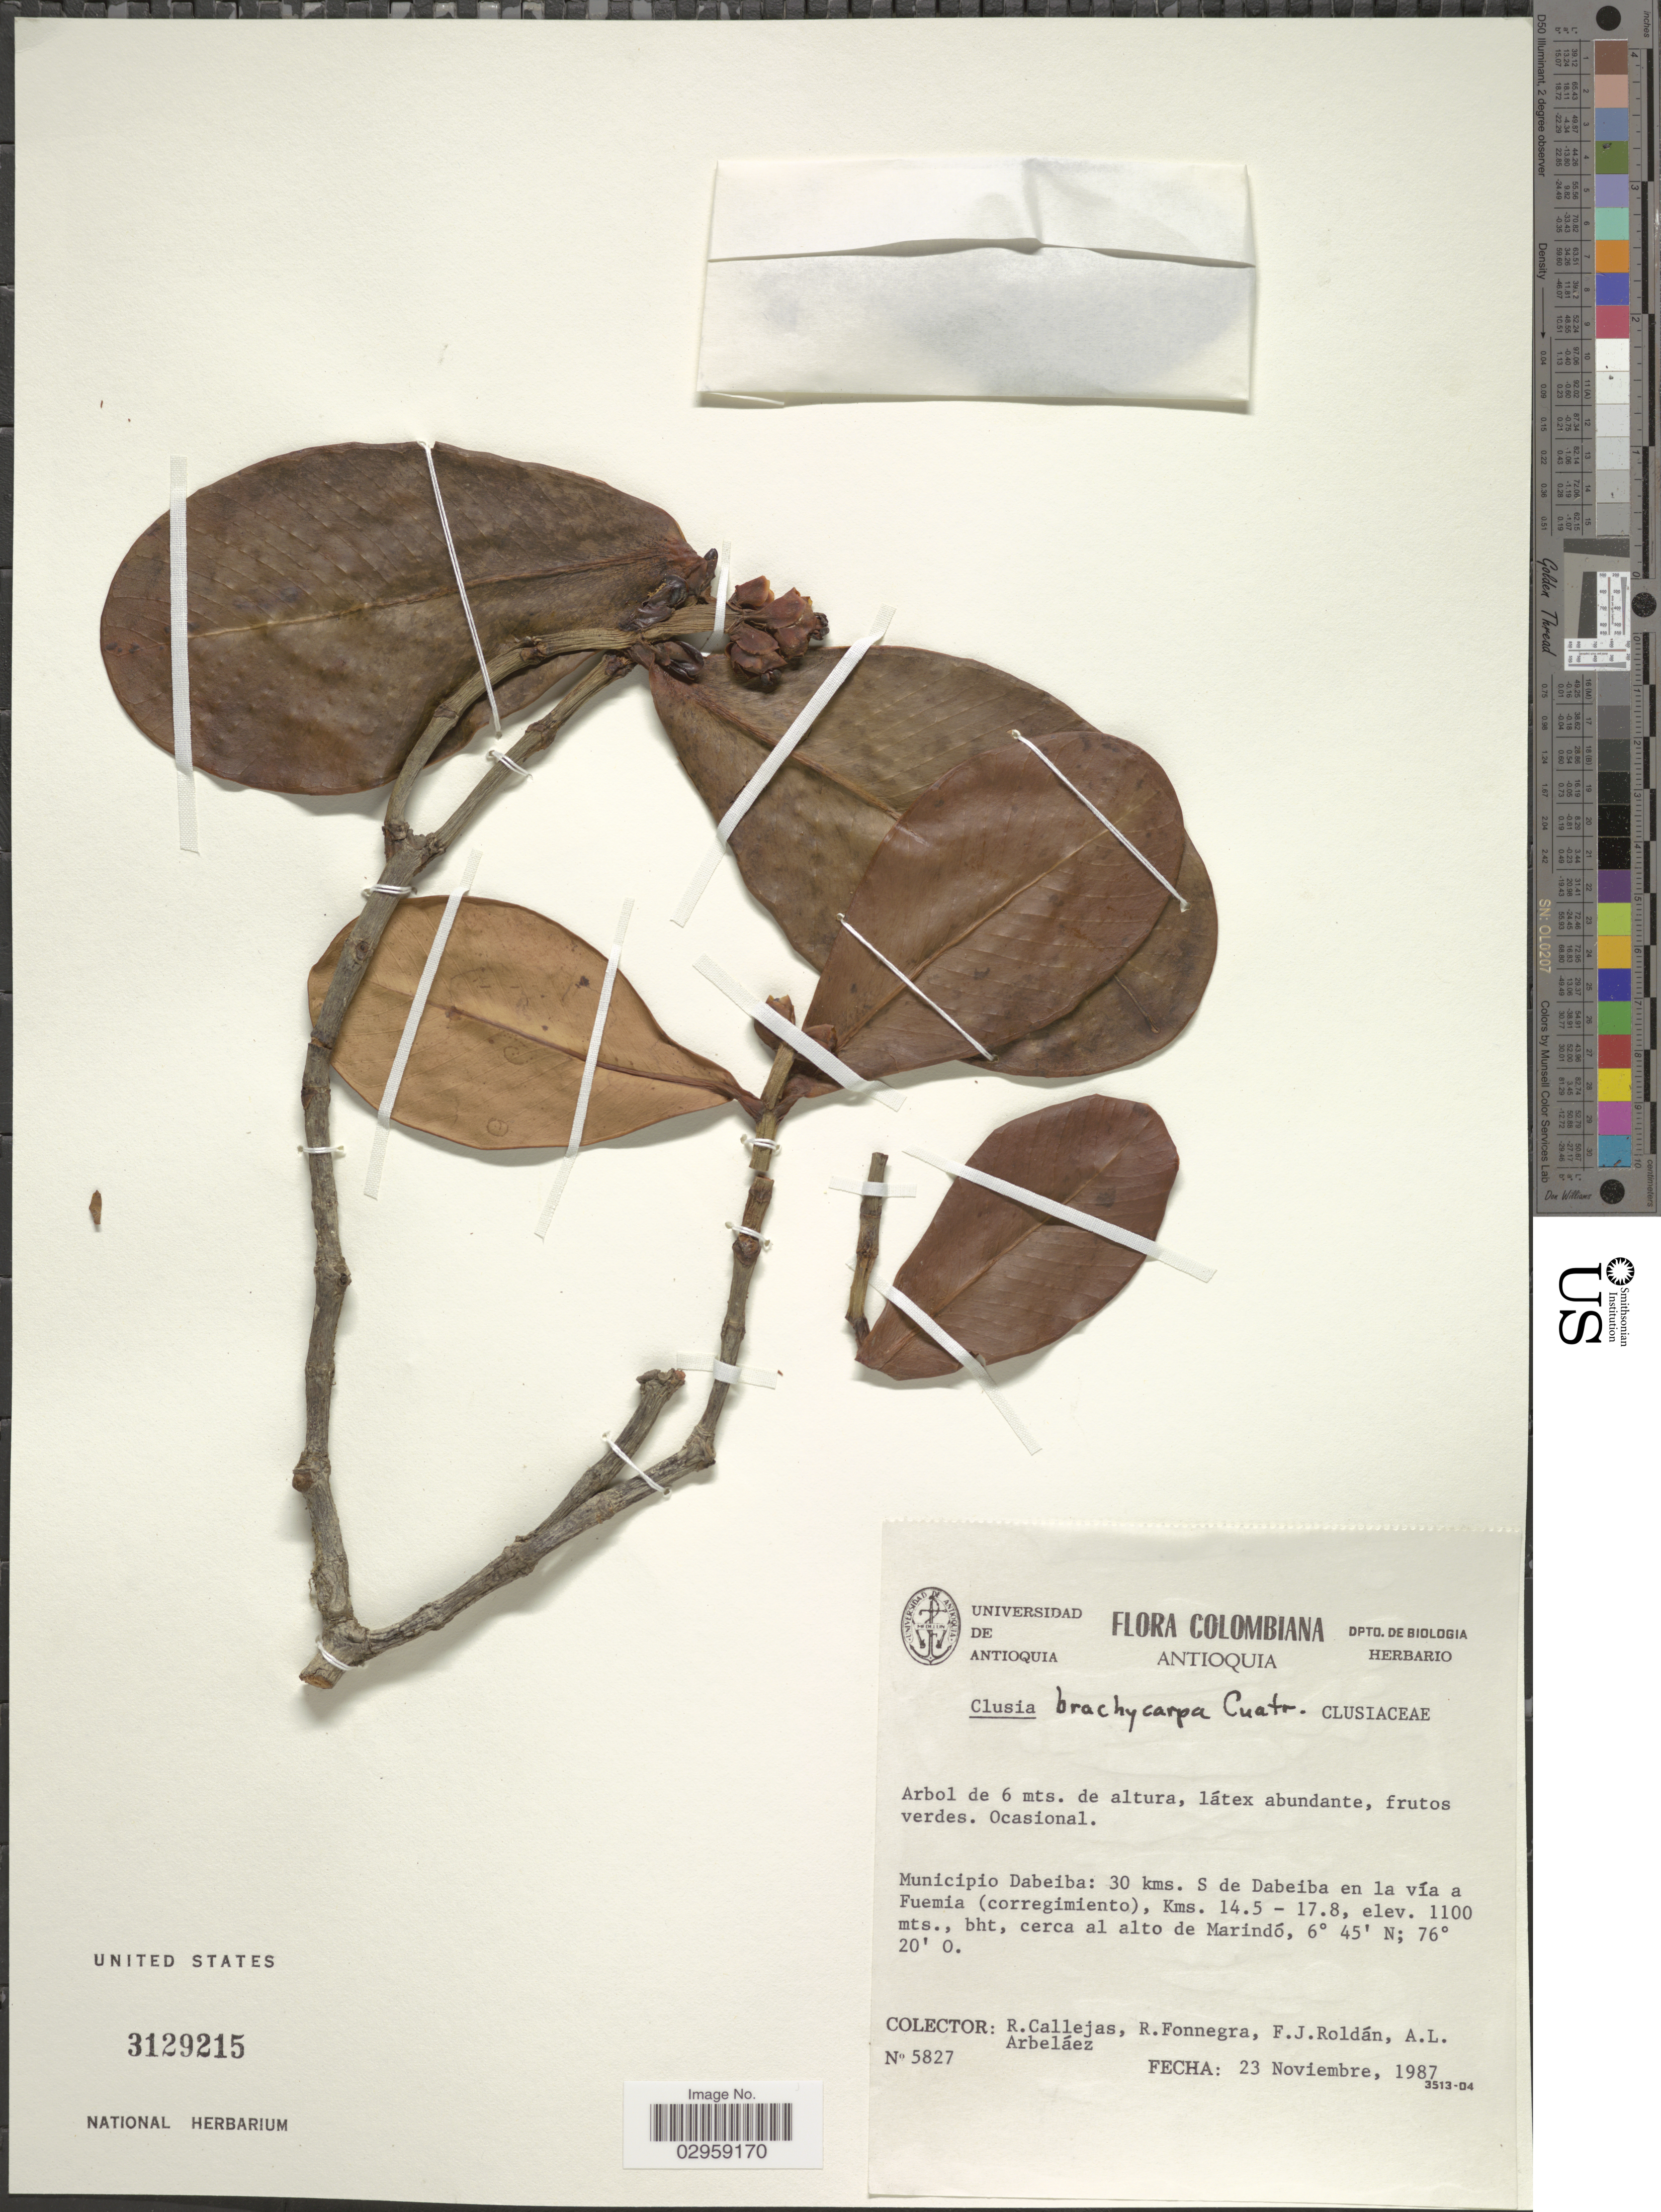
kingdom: Plantae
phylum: Tracheophyta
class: Magnoliopsida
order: Malpighiales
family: Clusiaceae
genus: Clusia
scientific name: Clusia brachycarpa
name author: Cuatrec.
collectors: R. Callejas, R. Fonnegra, F. J. Roldán & A. Arbeláez Alvarez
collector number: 5827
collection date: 1987-11-23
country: Colombia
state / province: Antioquia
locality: Municipio Dabeida: 30 kms. S de Dabeida en la vía a Fuemia (corregimiento), Kms. 14.5 - 17.8., cerca al alto de Marindó.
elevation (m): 1100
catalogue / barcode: US 3129215